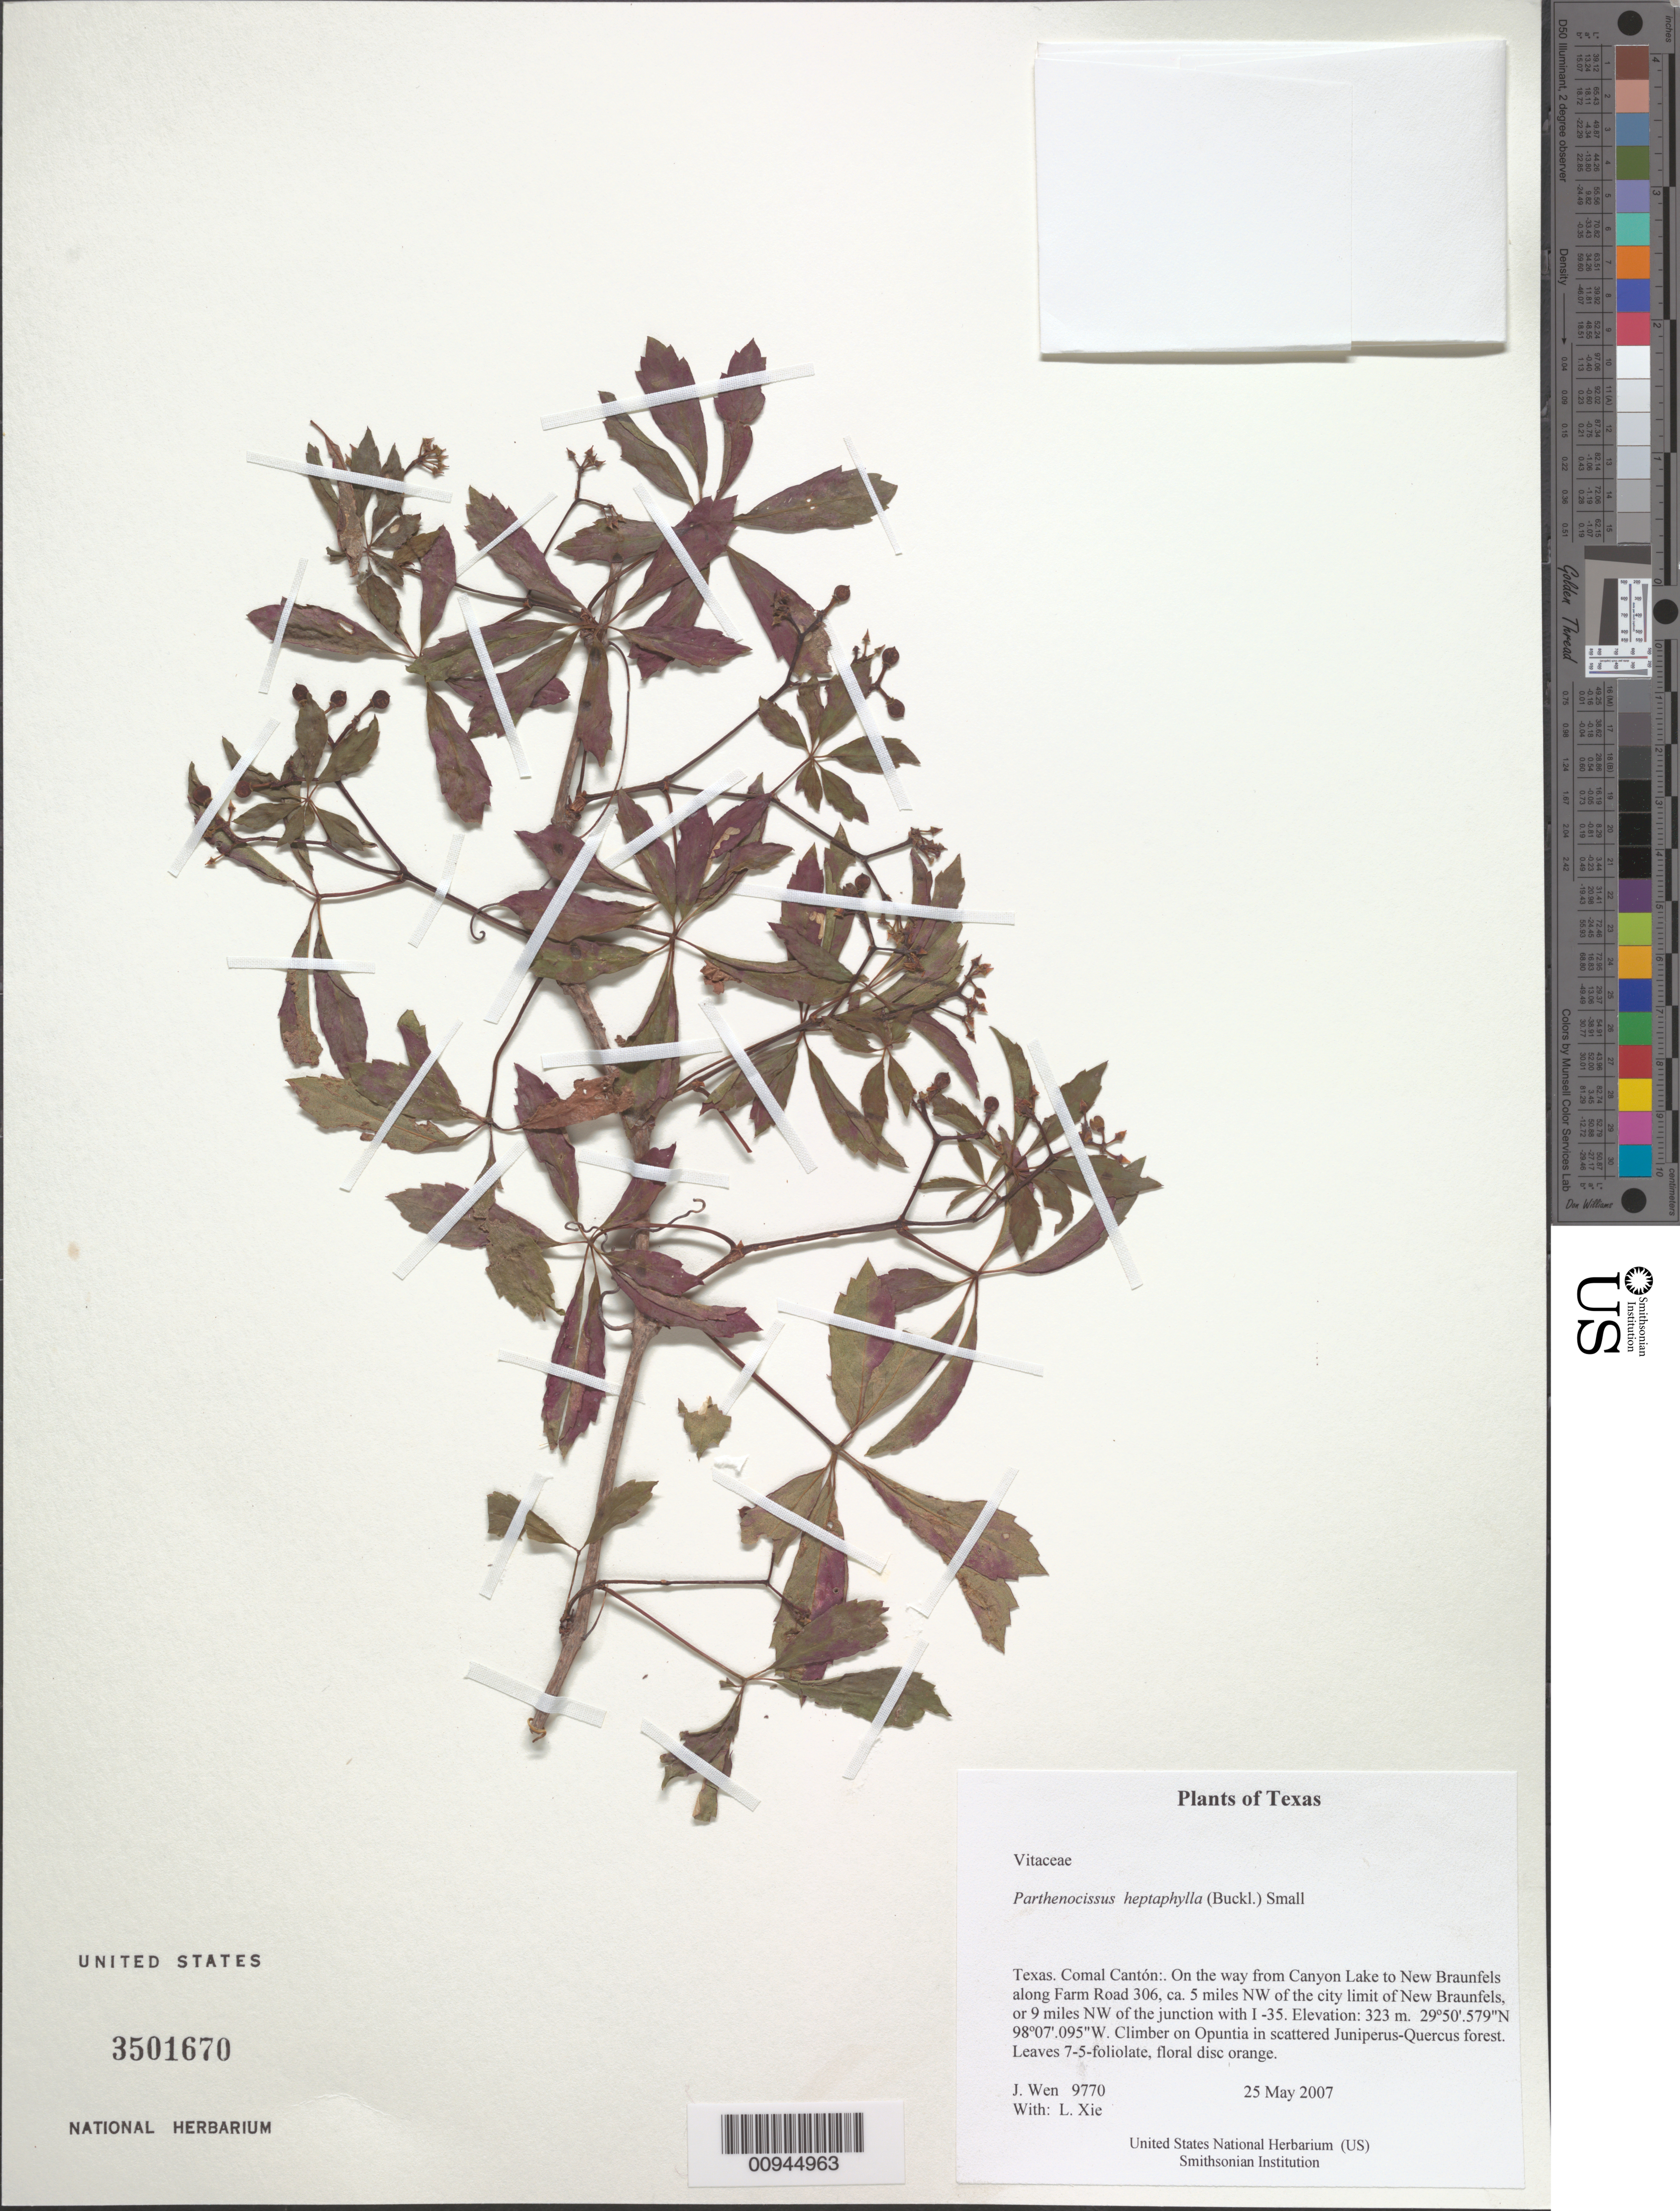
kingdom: Plantae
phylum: Tracheophyta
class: Magnoliopsida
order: Vitales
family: Vitaceae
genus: Parthenocissus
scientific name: Parthenocissus heptaphylla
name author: (Buckley) Britton ex Small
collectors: J. Wen & L. Xie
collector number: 9770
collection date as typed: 25 May 2007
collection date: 2007-05-25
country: United States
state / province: Texas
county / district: Comal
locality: On the way from Canyon Lake to New Braunfels along Farm Road 306, ca. 5 miles NW of the city limit of New Braunfels, or 9 miles NW of the junction with I -35.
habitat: In scattered Juniperus-Quercus forest, on Opuntia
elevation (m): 323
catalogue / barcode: US 3501670